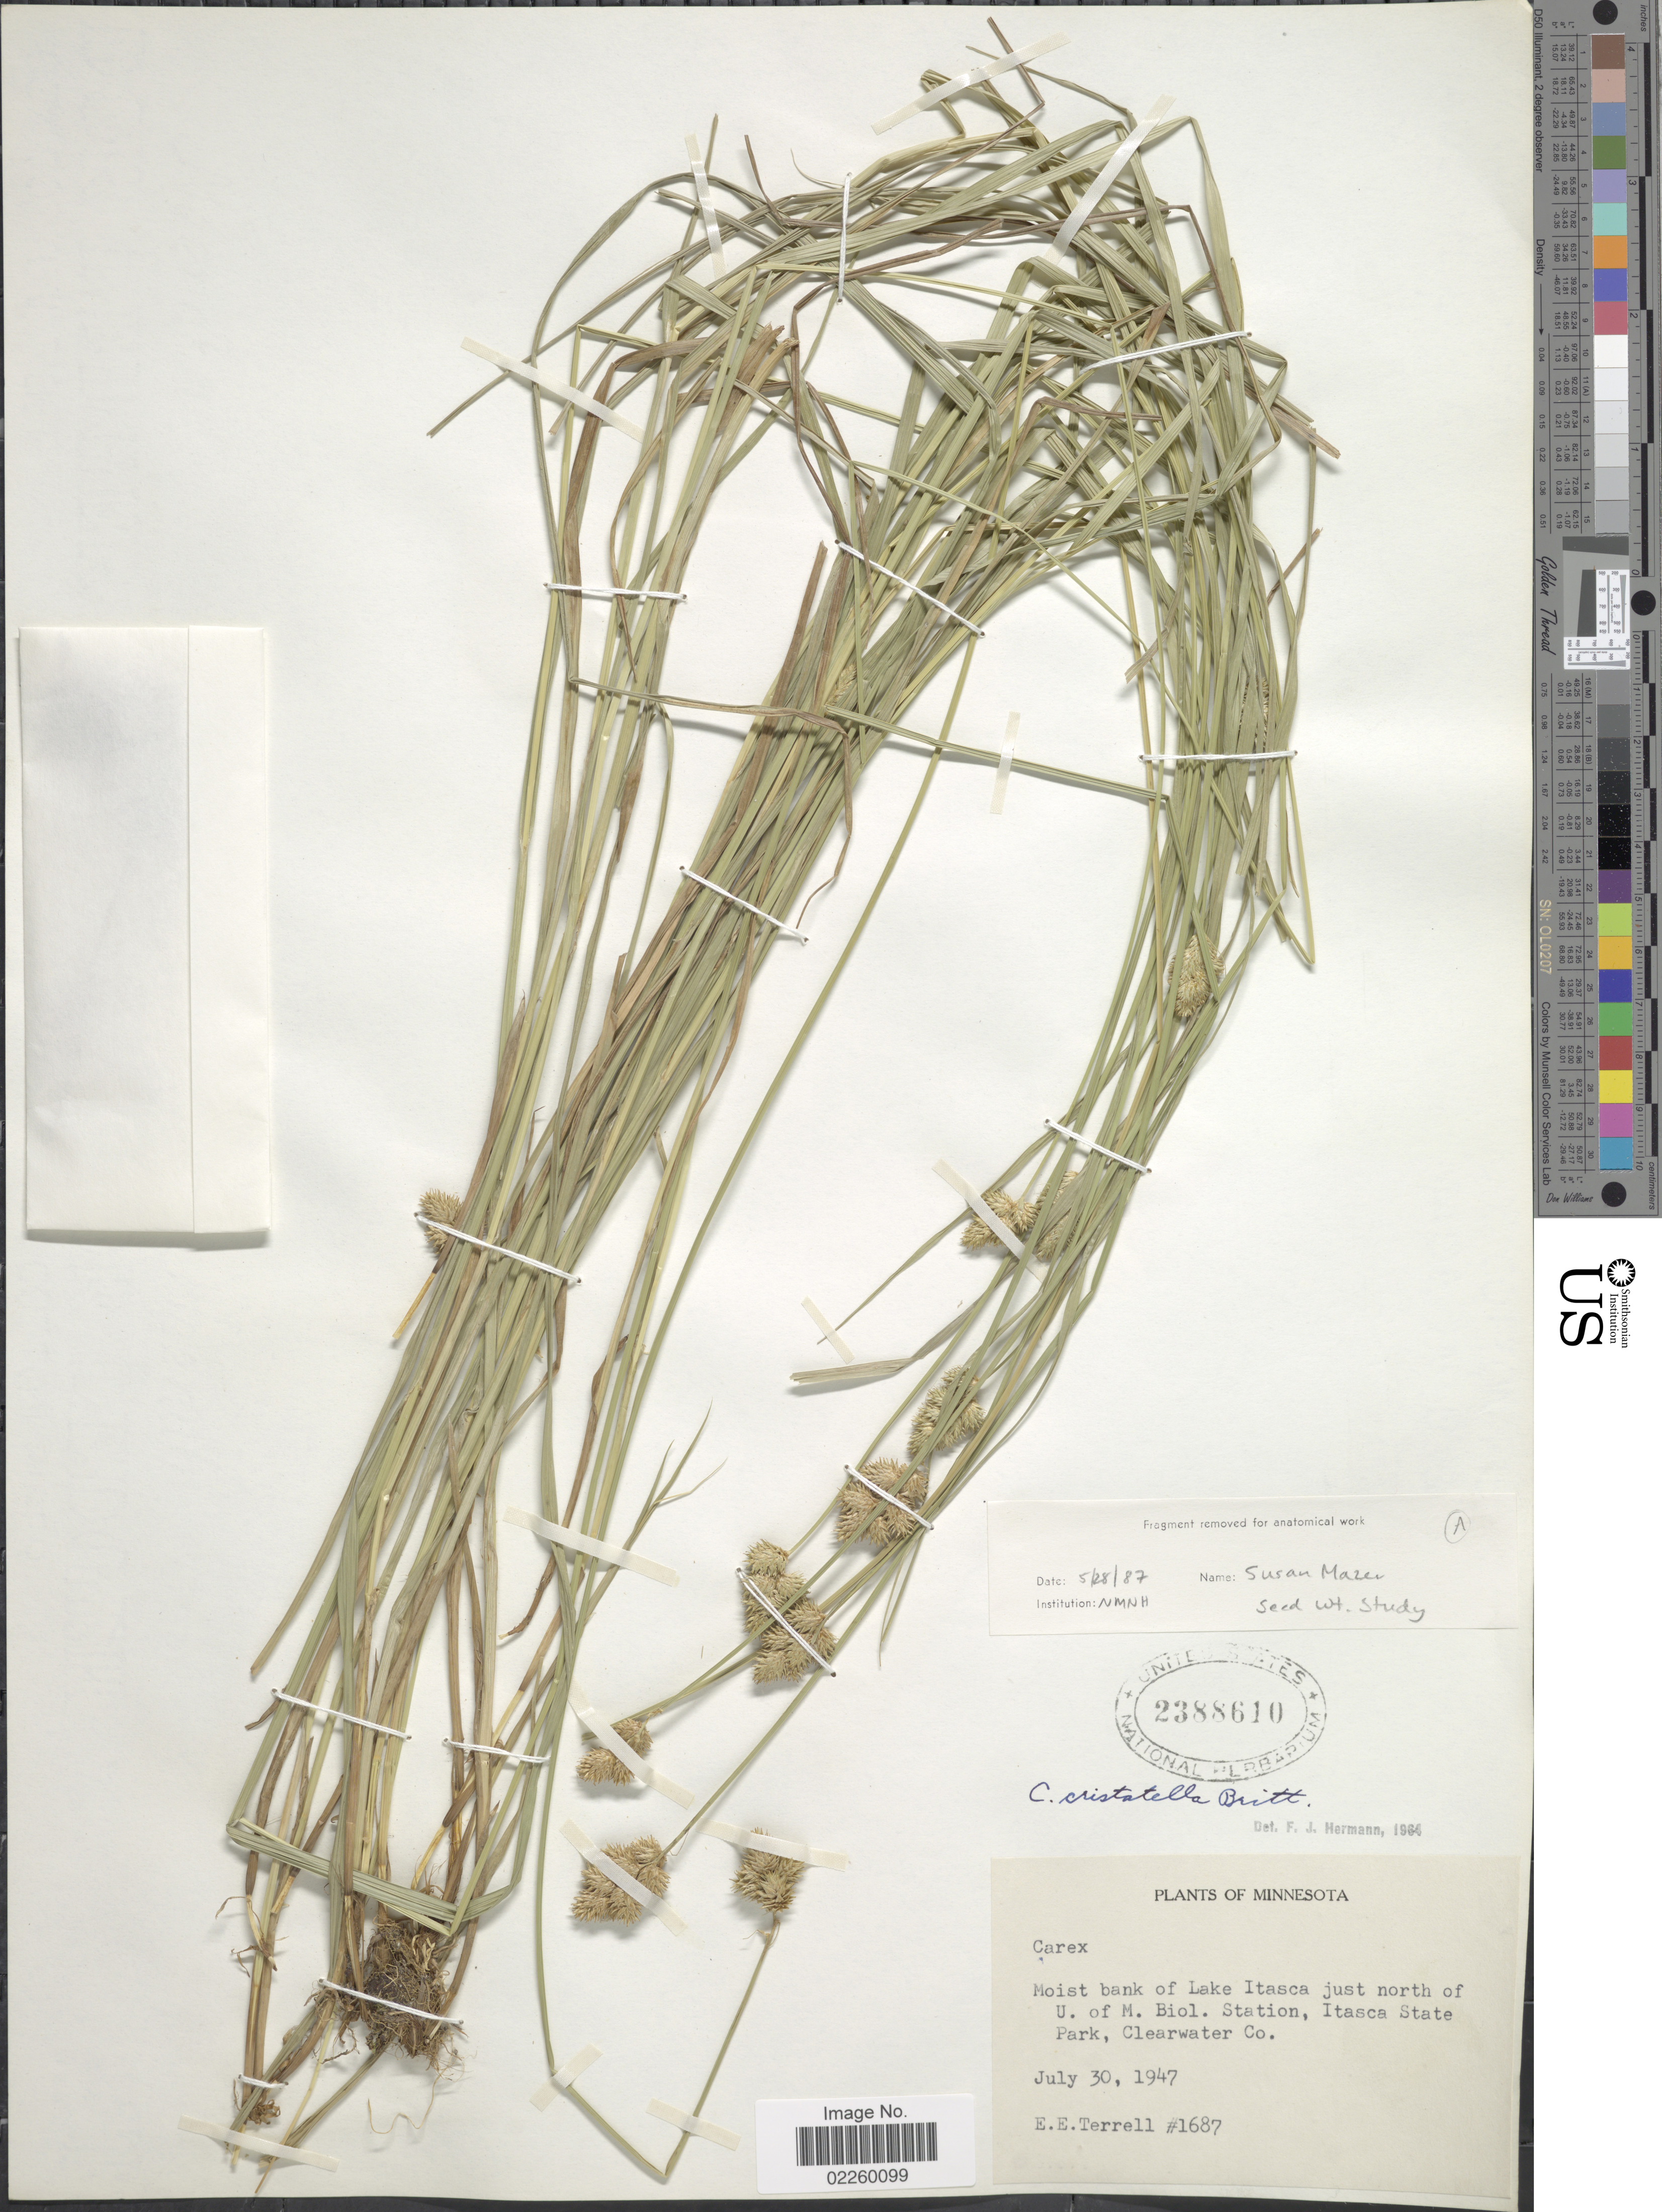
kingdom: Plantae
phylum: Tracheophyta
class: Liliopsida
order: Poales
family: Cyperaceae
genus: Carex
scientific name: Carex cristatella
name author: Britton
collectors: E. E. Terrell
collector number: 1687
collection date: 1947-07-30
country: United States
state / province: Minnesota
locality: Lake Itasca just north of U. of M. Biol. Station, Itasca State Park, Clearwater Co.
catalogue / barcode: US 2388610